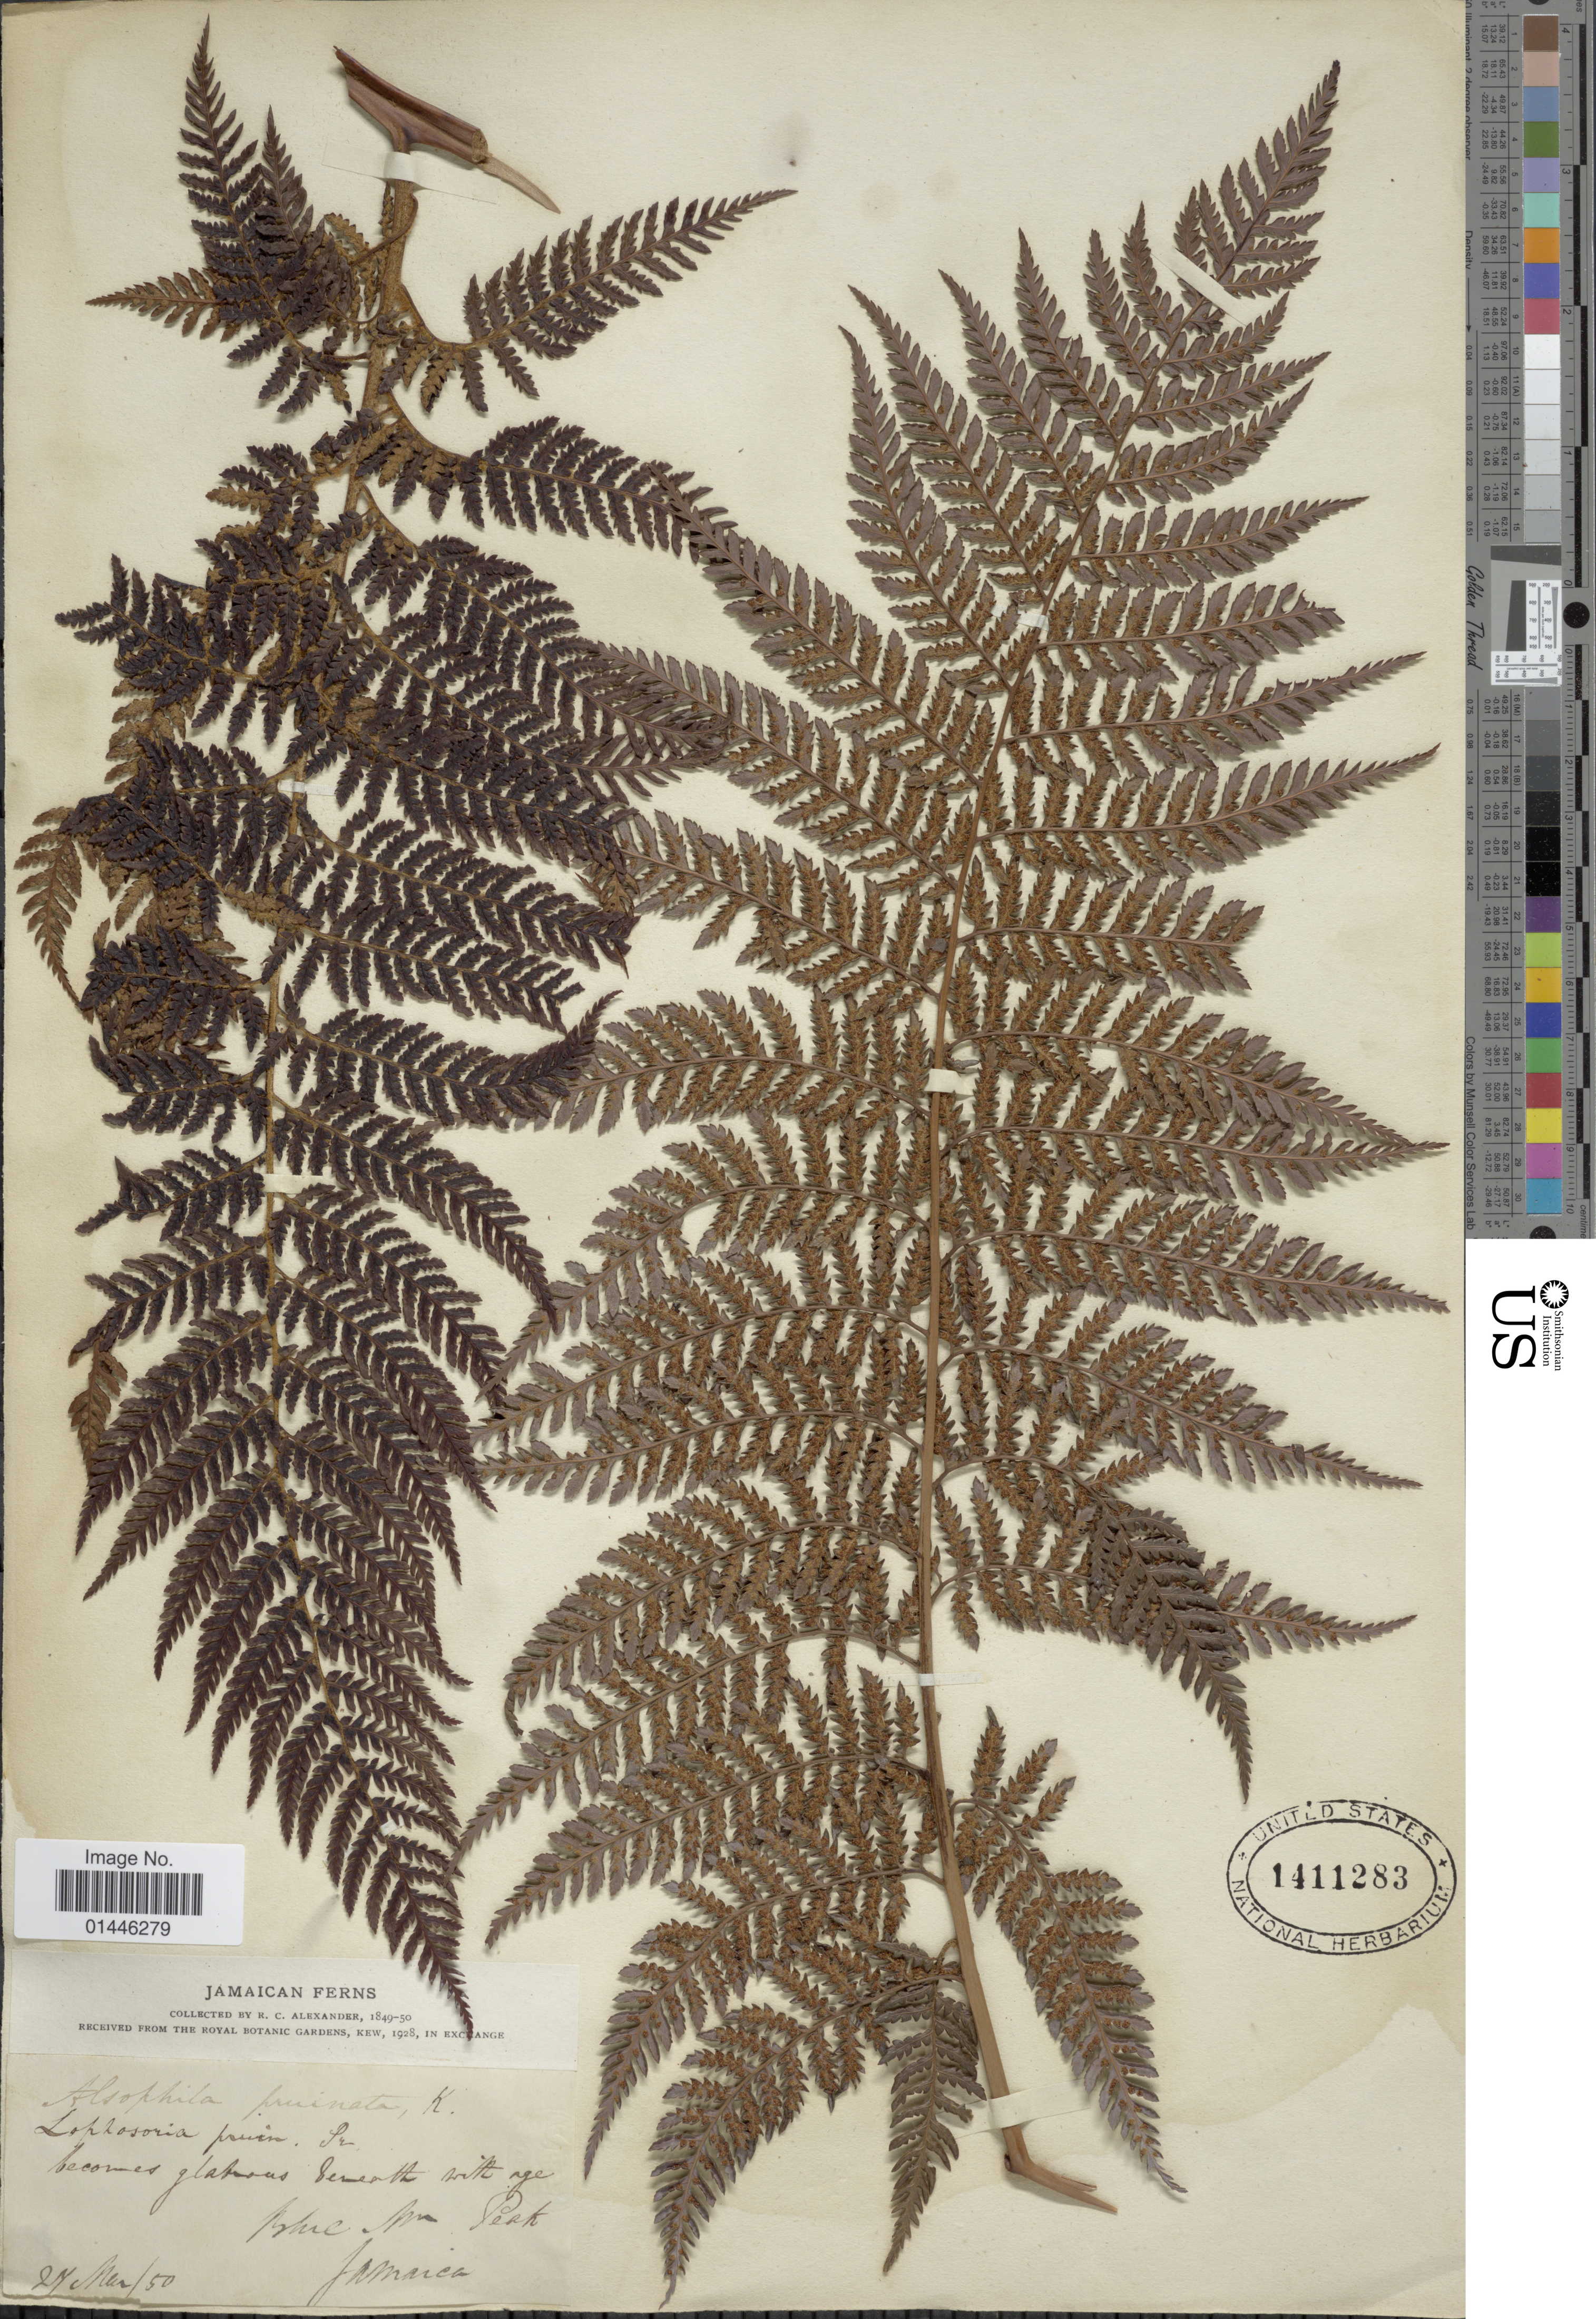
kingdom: Plantae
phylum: Tracheophyta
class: Polypodiopsida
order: Cyatheales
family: Dicksoniaceae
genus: Lophosoria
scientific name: Lophosoria quadripinnata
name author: (J.F. Gmel.) C. Chr.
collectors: R. C. Alexander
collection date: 1850-03-27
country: Jamaica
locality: Blue Mt. Peak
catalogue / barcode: US 1411283